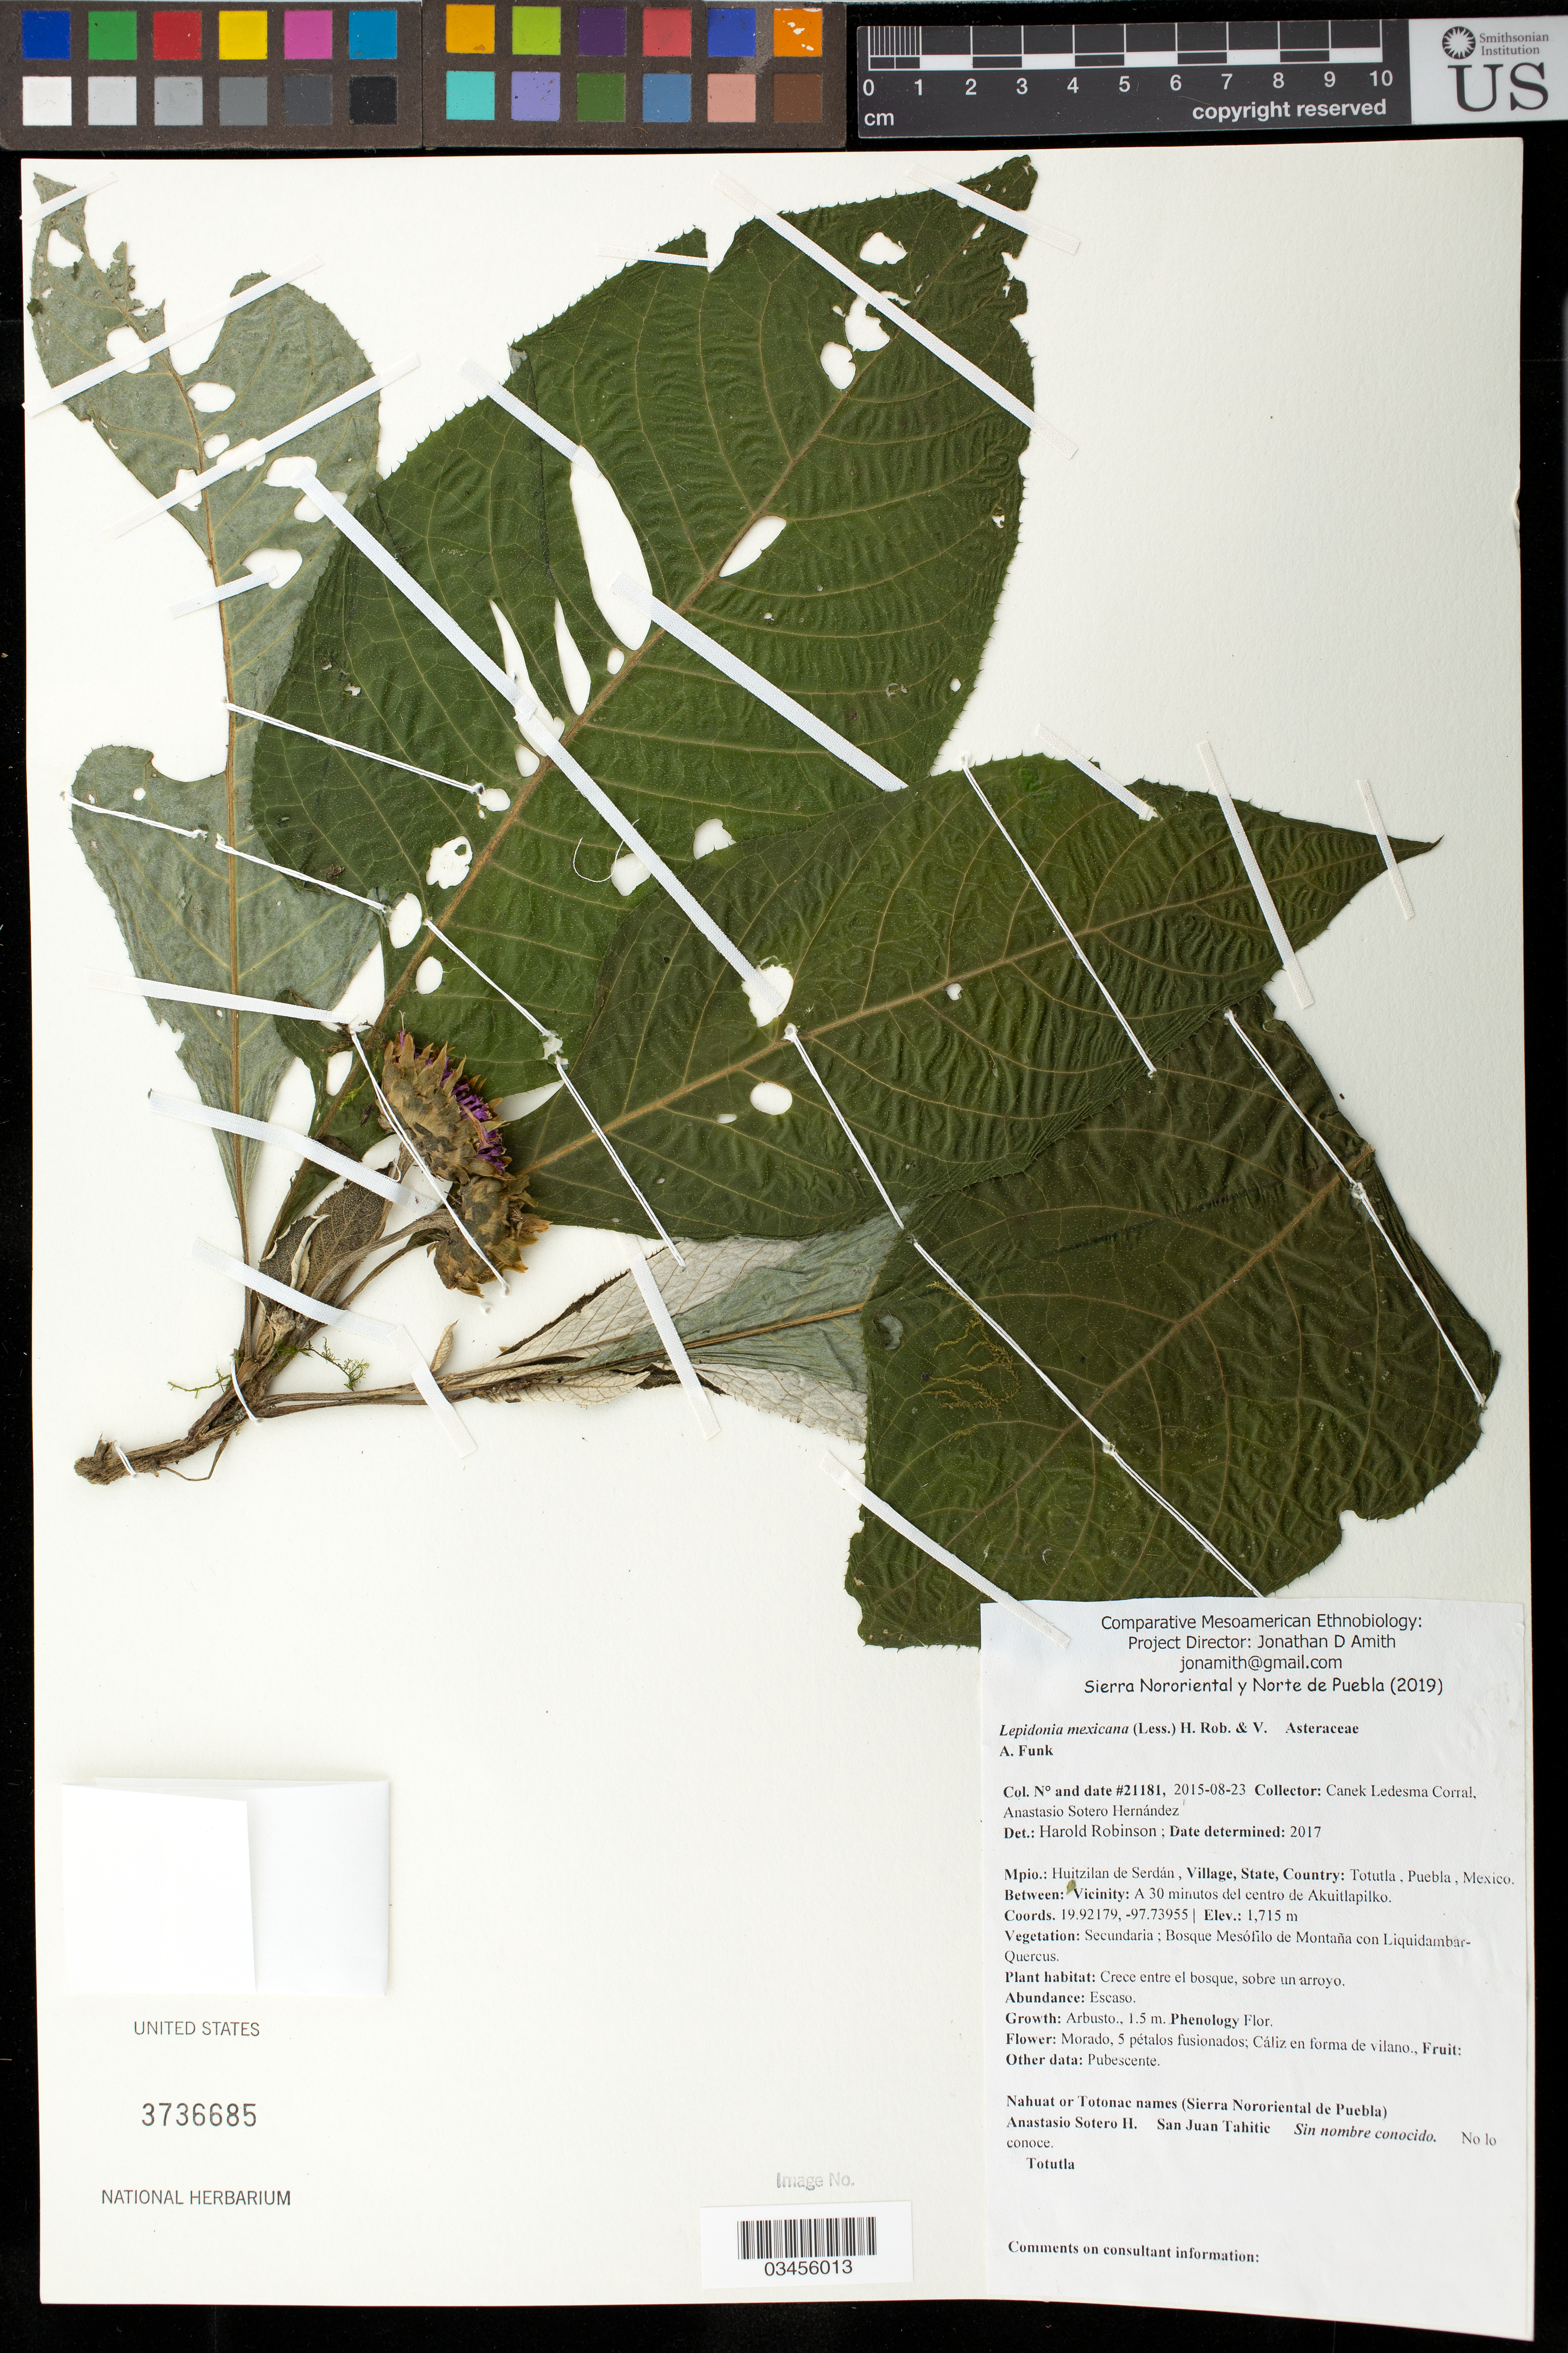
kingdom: Plantae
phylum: Tracheophyta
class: Magnoliopsida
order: Asterales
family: Asteraceae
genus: Lepidonia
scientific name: Lepidonia mexicana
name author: (Less.) H. Rob. & Funk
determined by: Robinson, Harold E., (US)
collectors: Canek Ledesma C. & A. Sotero H.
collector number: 21181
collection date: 2015-08-23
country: México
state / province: Puebla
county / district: Huitzilan de Serdán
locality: PUEBLO: Totutla; LOCALIDAD EXACTA: A 30 minutos del centro de Akuitlapilko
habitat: Bosque mesófilo de montaña con Liquidambar-Quercus | Crece entre el bosque, sobre un arroyo.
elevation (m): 1715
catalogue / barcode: US 3736685